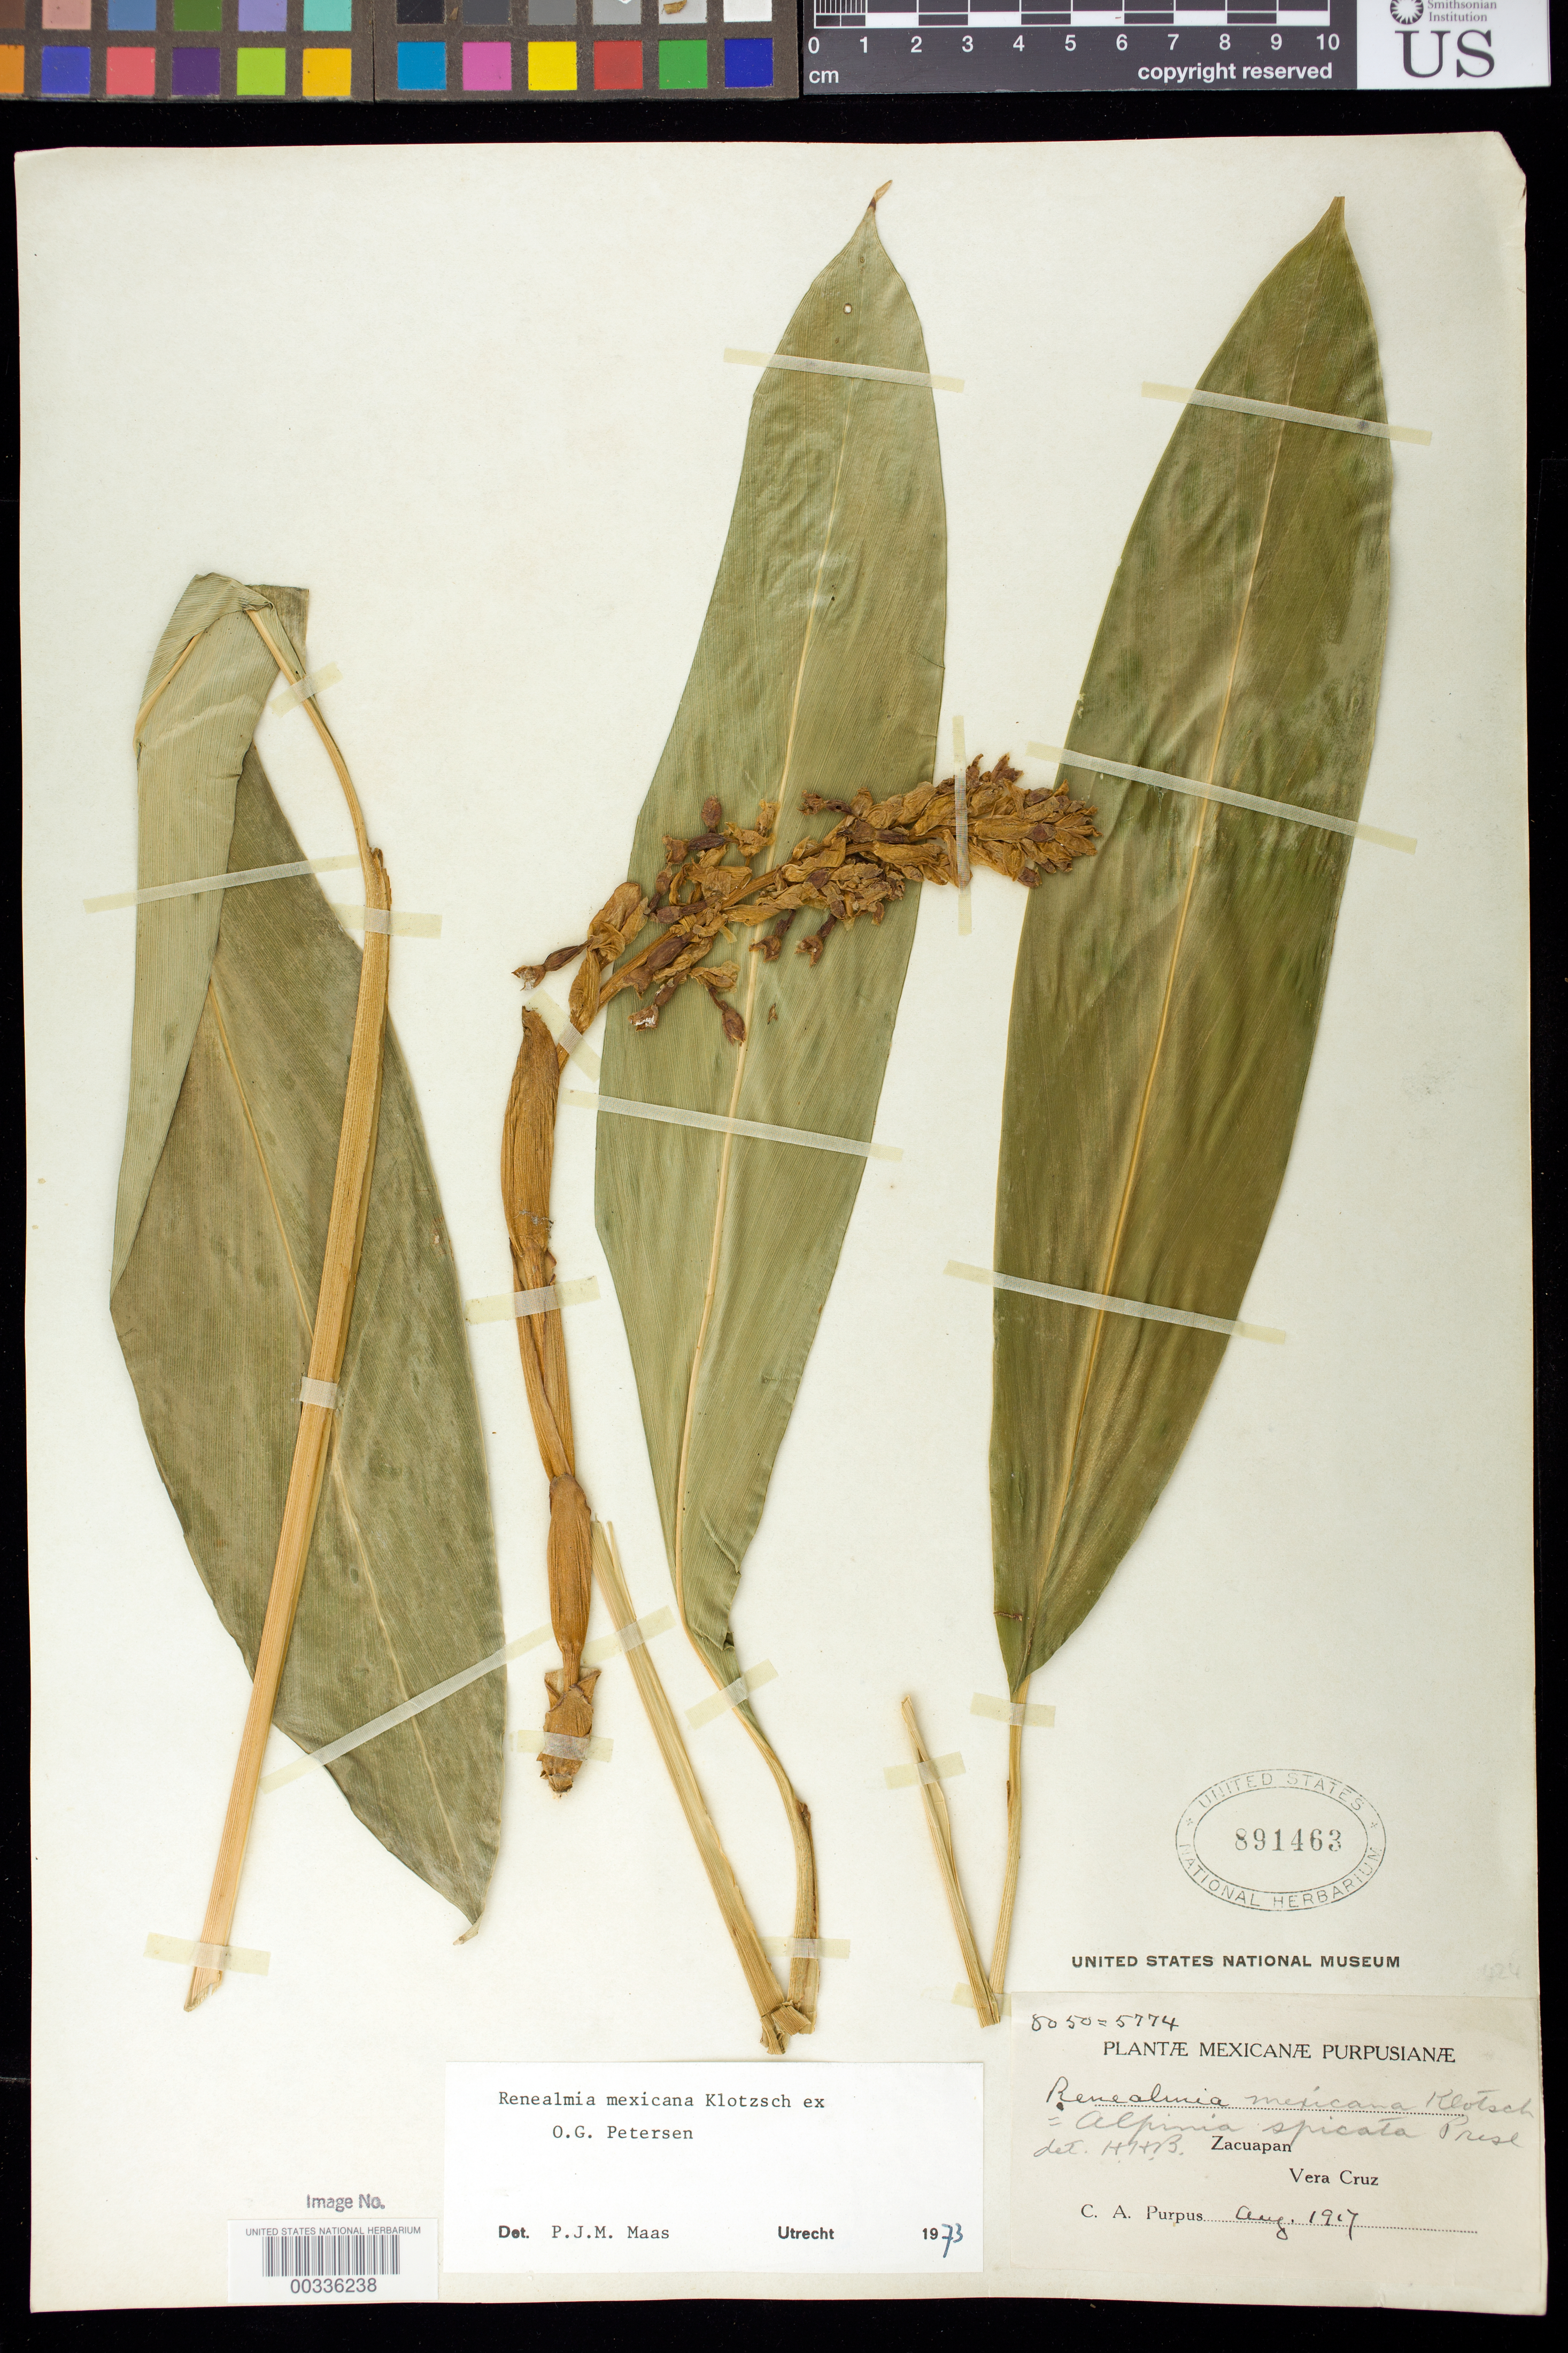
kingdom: Plantae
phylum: Tracheophyta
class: Liliopsida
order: Zingiberales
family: Zingiberaceae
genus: Renealmia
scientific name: Renealmia mexicana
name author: Klotzsch ex Petersen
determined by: Maas, Paul J. M.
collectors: C. A. Purpus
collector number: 8050 = 5774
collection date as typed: Aug 1917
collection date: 1917-08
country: Mexico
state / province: Veracruz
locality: Zacuapan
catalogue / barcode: US 891463